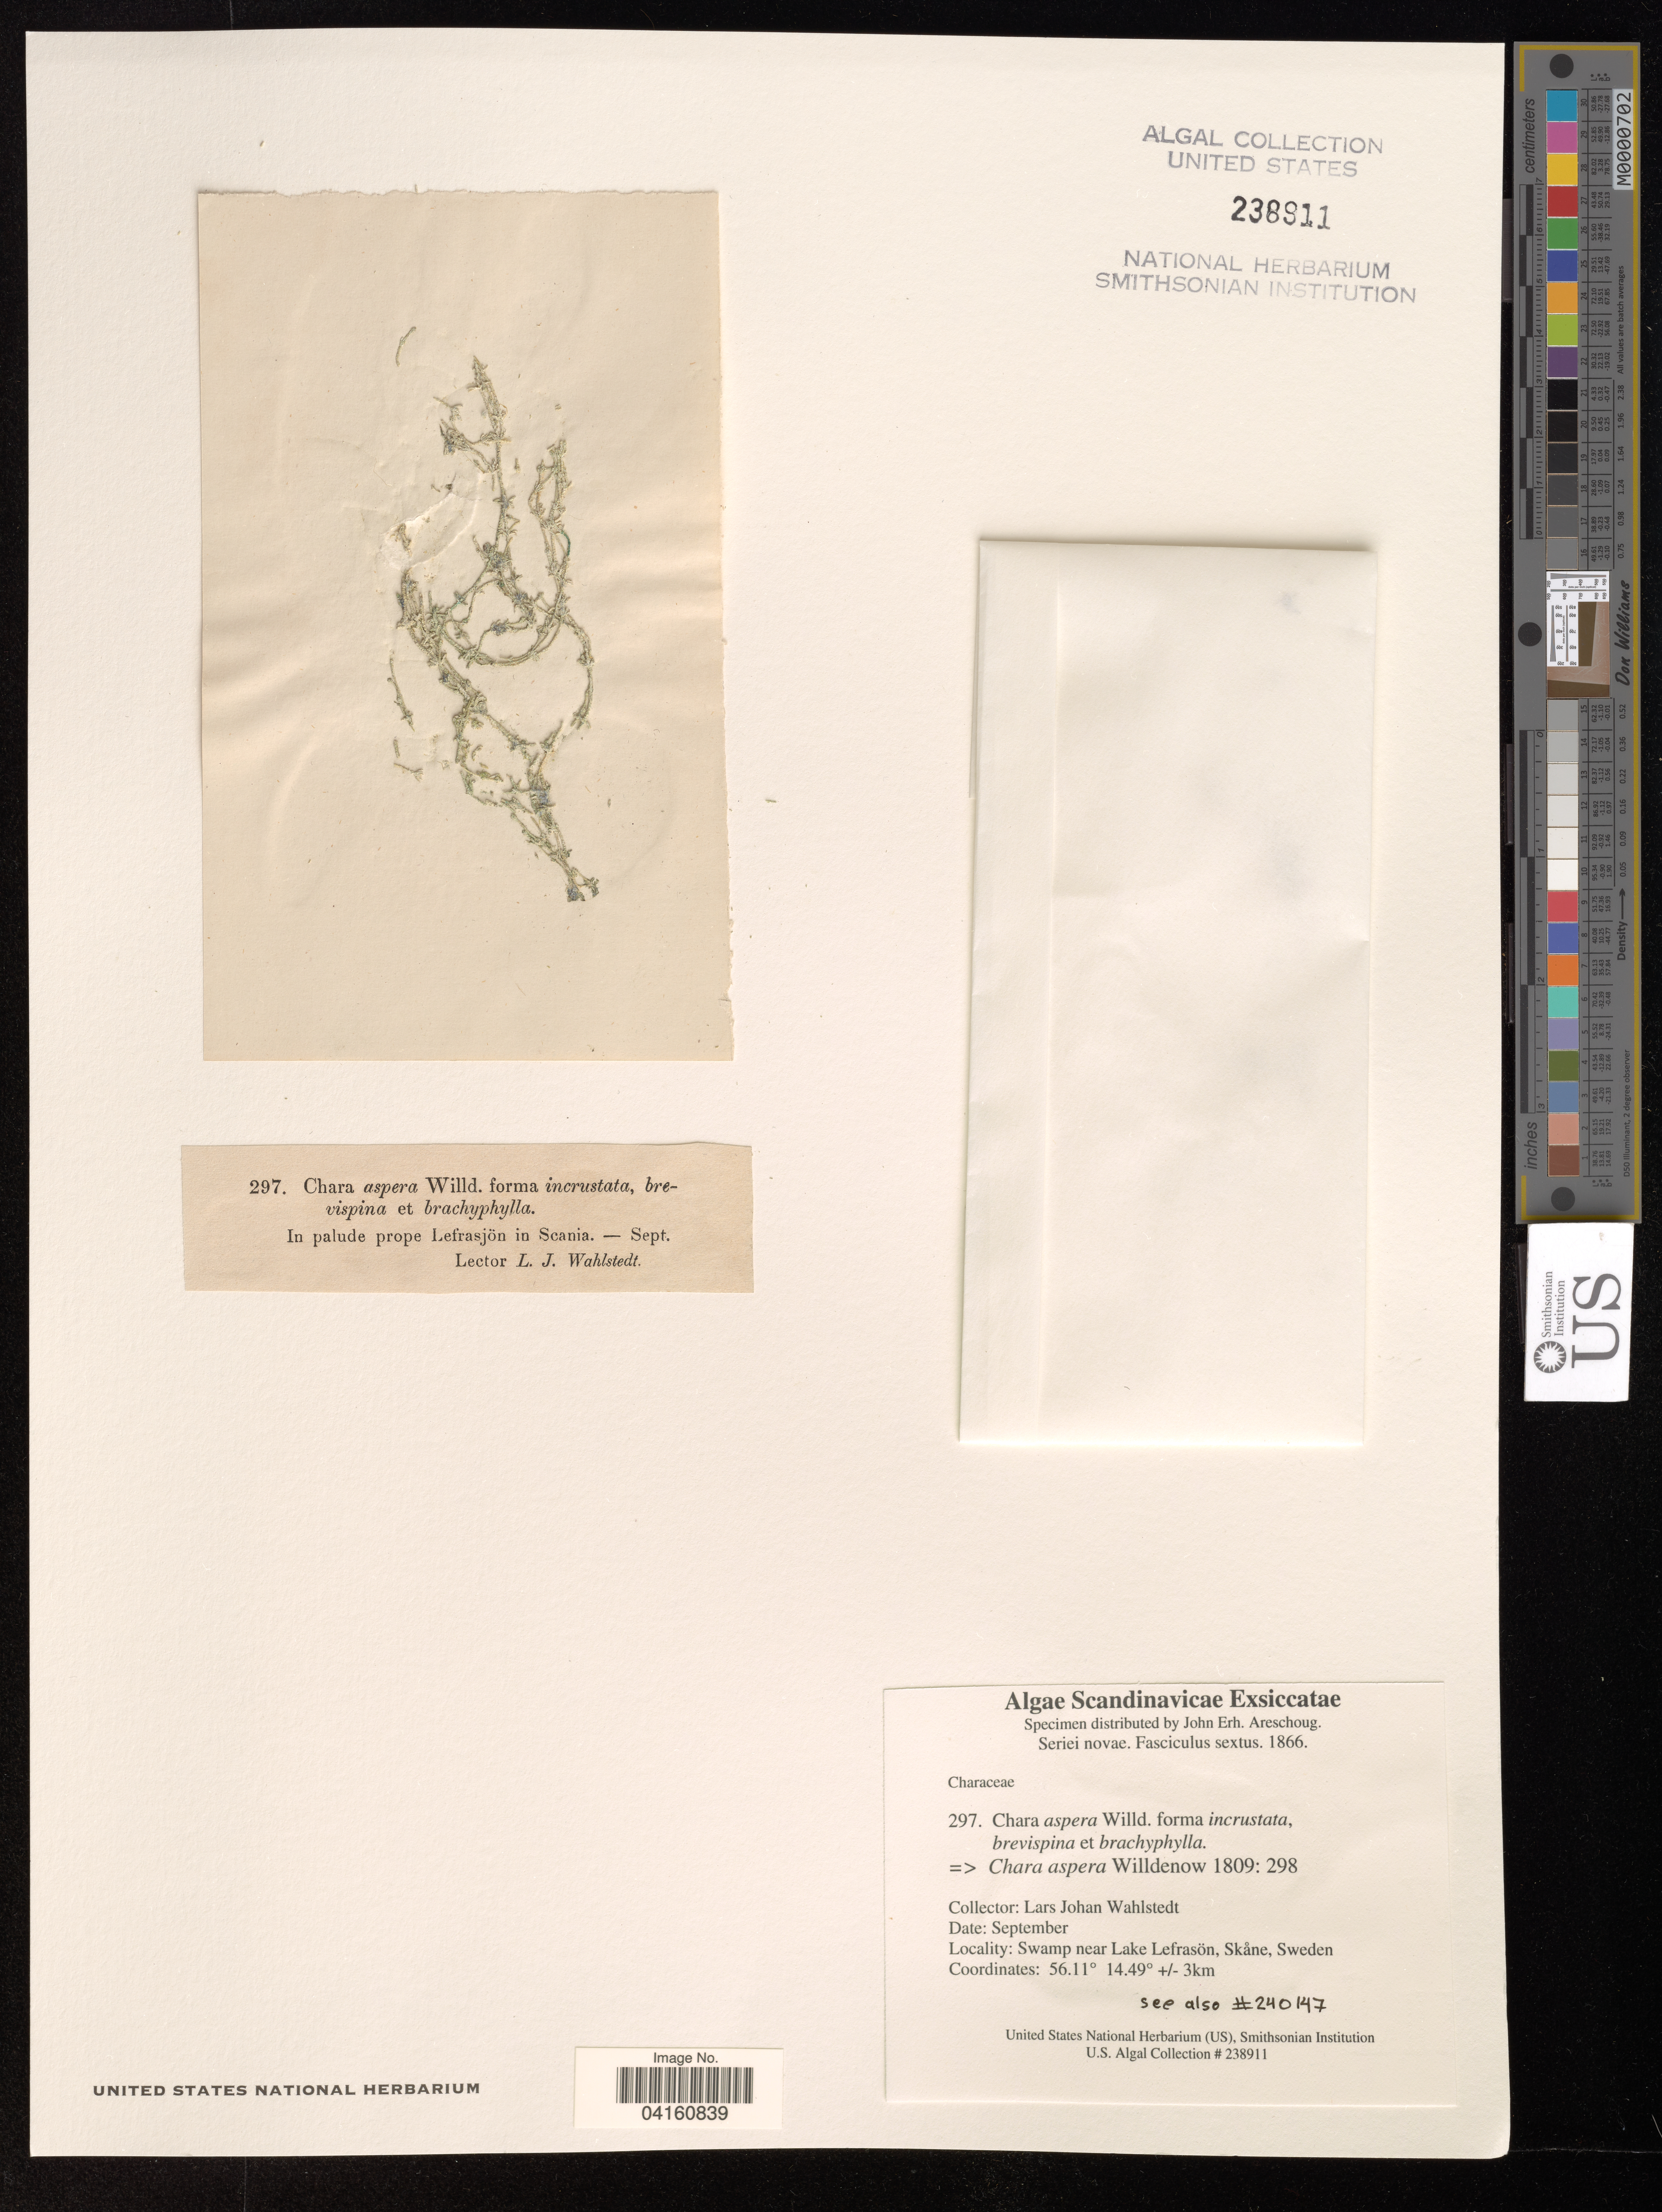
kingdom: Plantae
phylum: Charophyta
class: Charophyceae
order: Charales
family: Characeae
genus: Chara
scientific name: Chara aspera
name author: Willd.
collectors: L. J. Wahlstedt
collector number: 297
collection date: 1866-09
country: Sweden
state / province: Skåne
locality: near Lake Lefrason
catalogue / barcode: US 238911